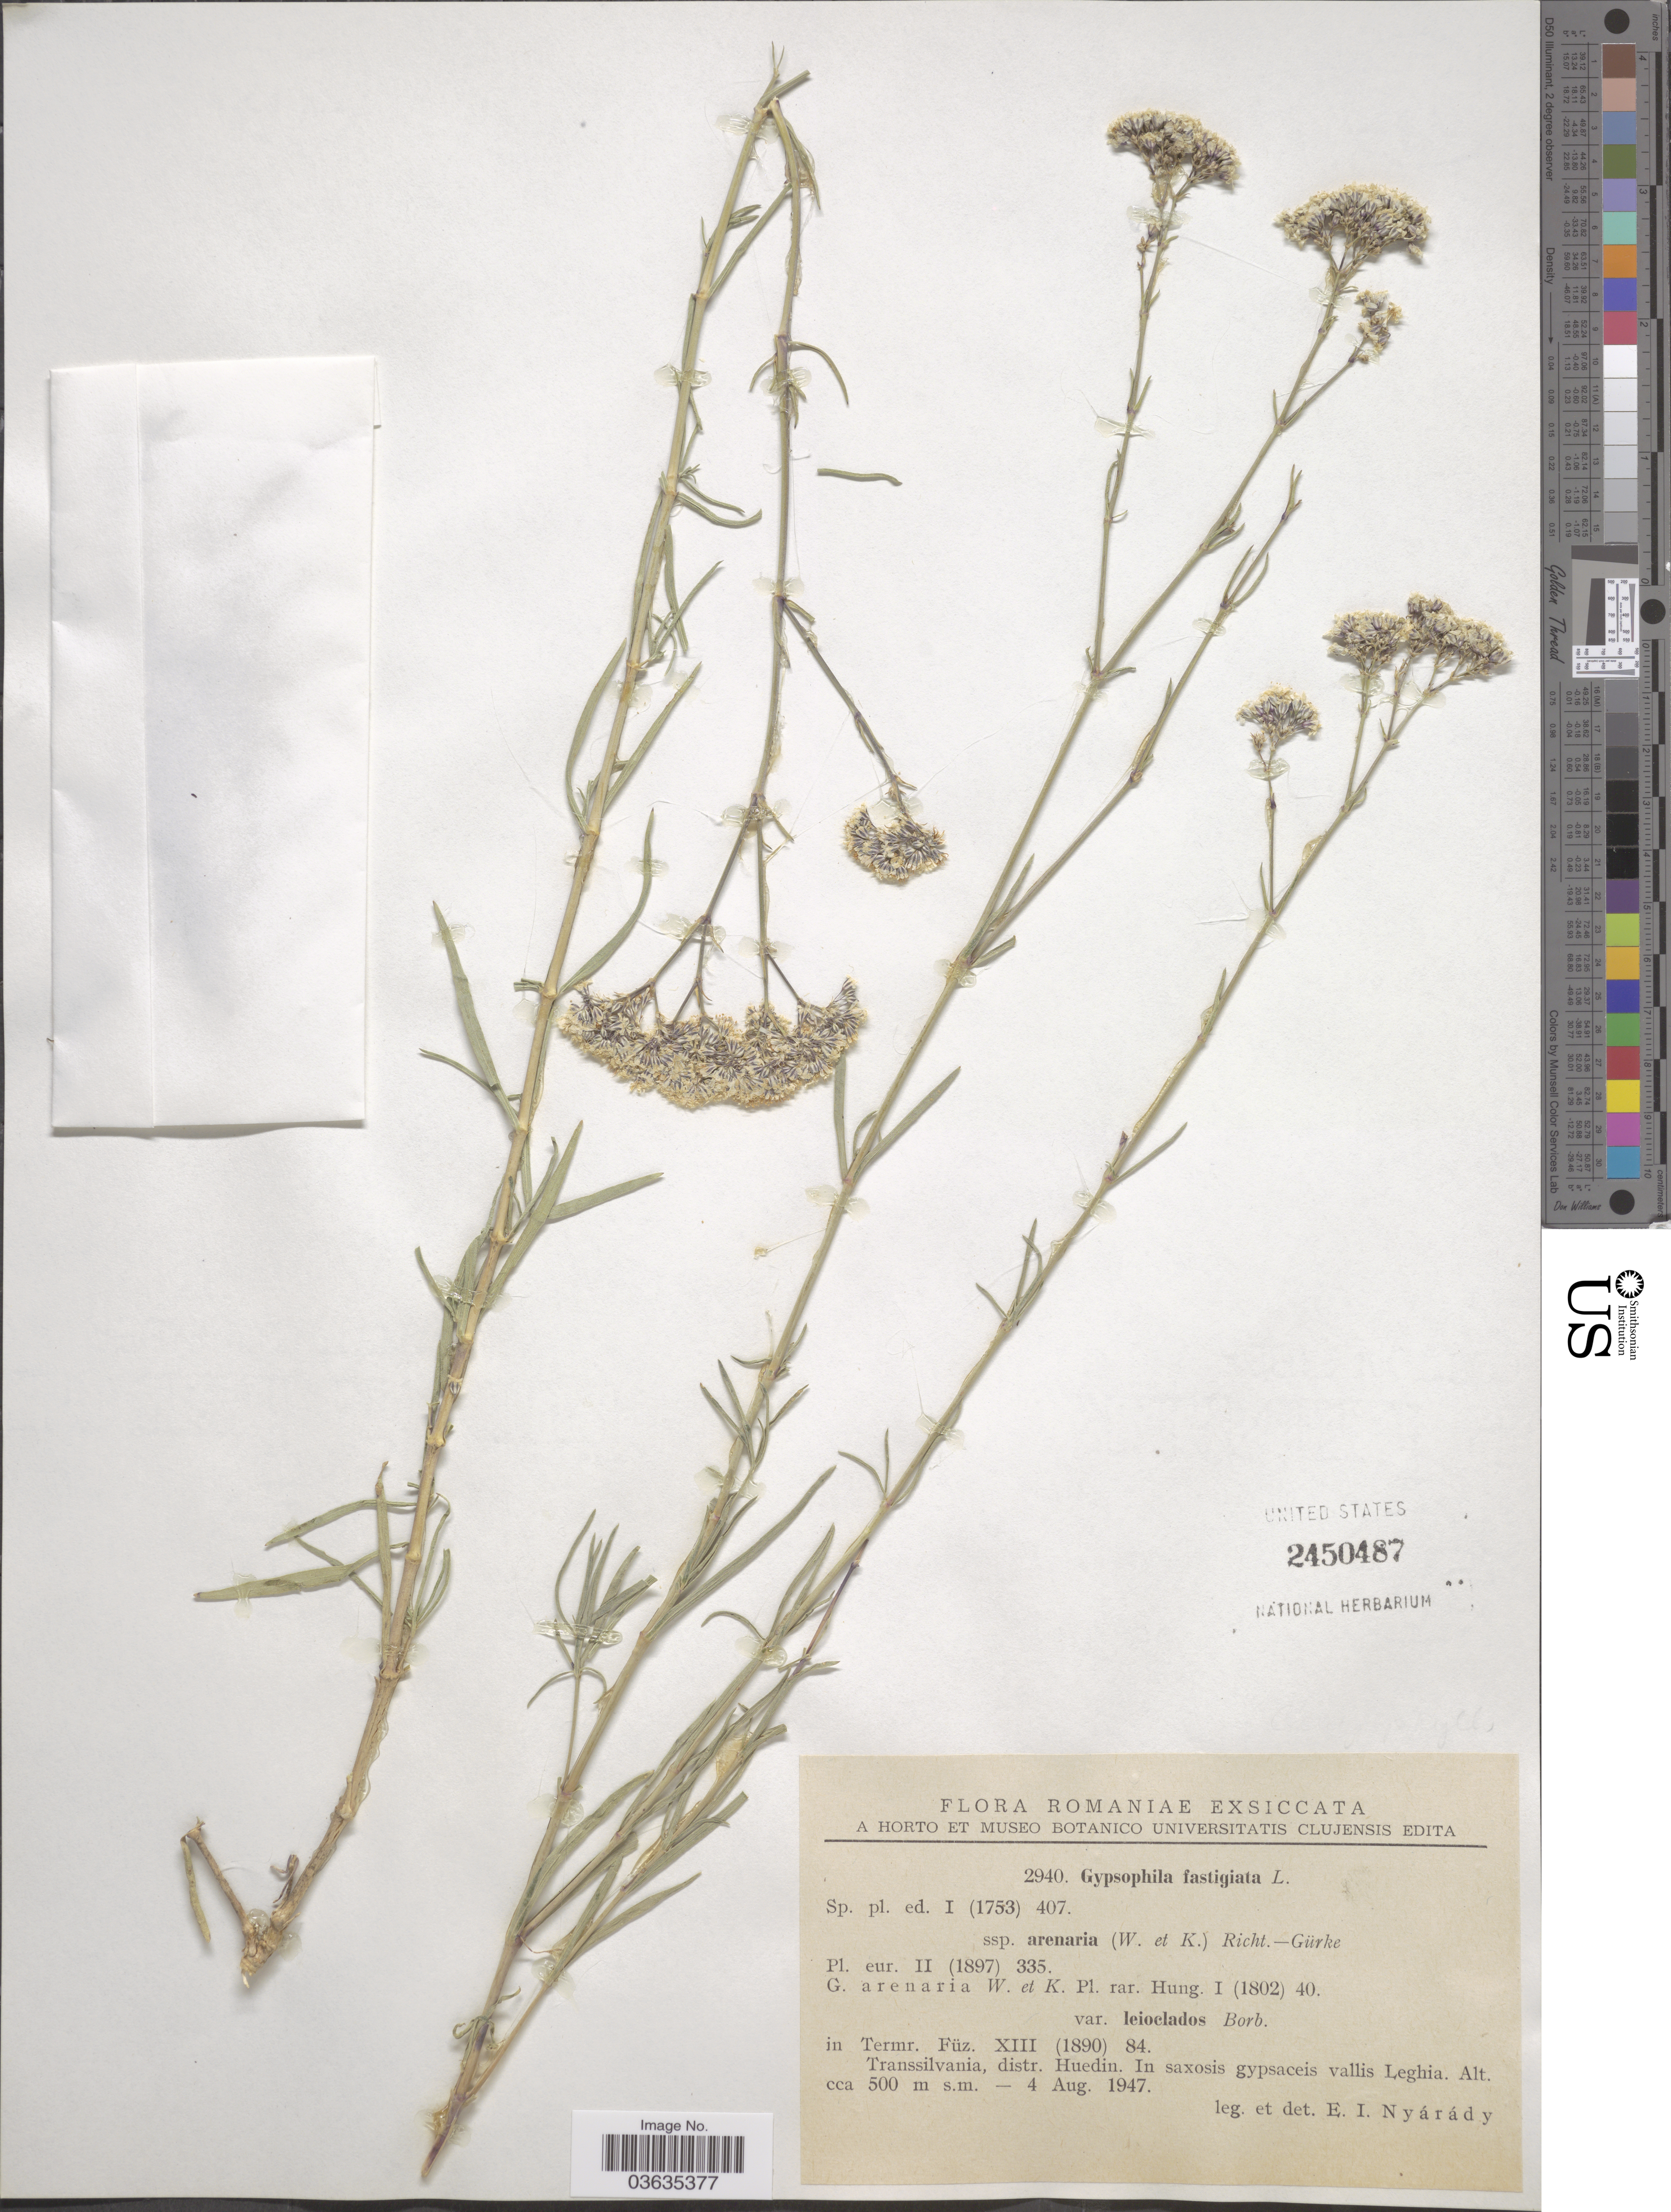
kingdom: Plantae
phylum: Tracheophyta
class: Magnoliopsida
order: Caryophyllales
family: Caryophyllaceae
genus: Gypsophila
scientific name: Gypsophila fastigiata var. arenaria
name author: (Waldst. & Kit.) Fr.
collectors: E. Nyárády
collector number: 2940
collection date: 1947-08-04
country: Romania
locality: Transsilvania, distr. Huedin. In saxosis gypsaceis vallis Leghia.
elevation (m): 500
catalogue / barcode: US 2450487